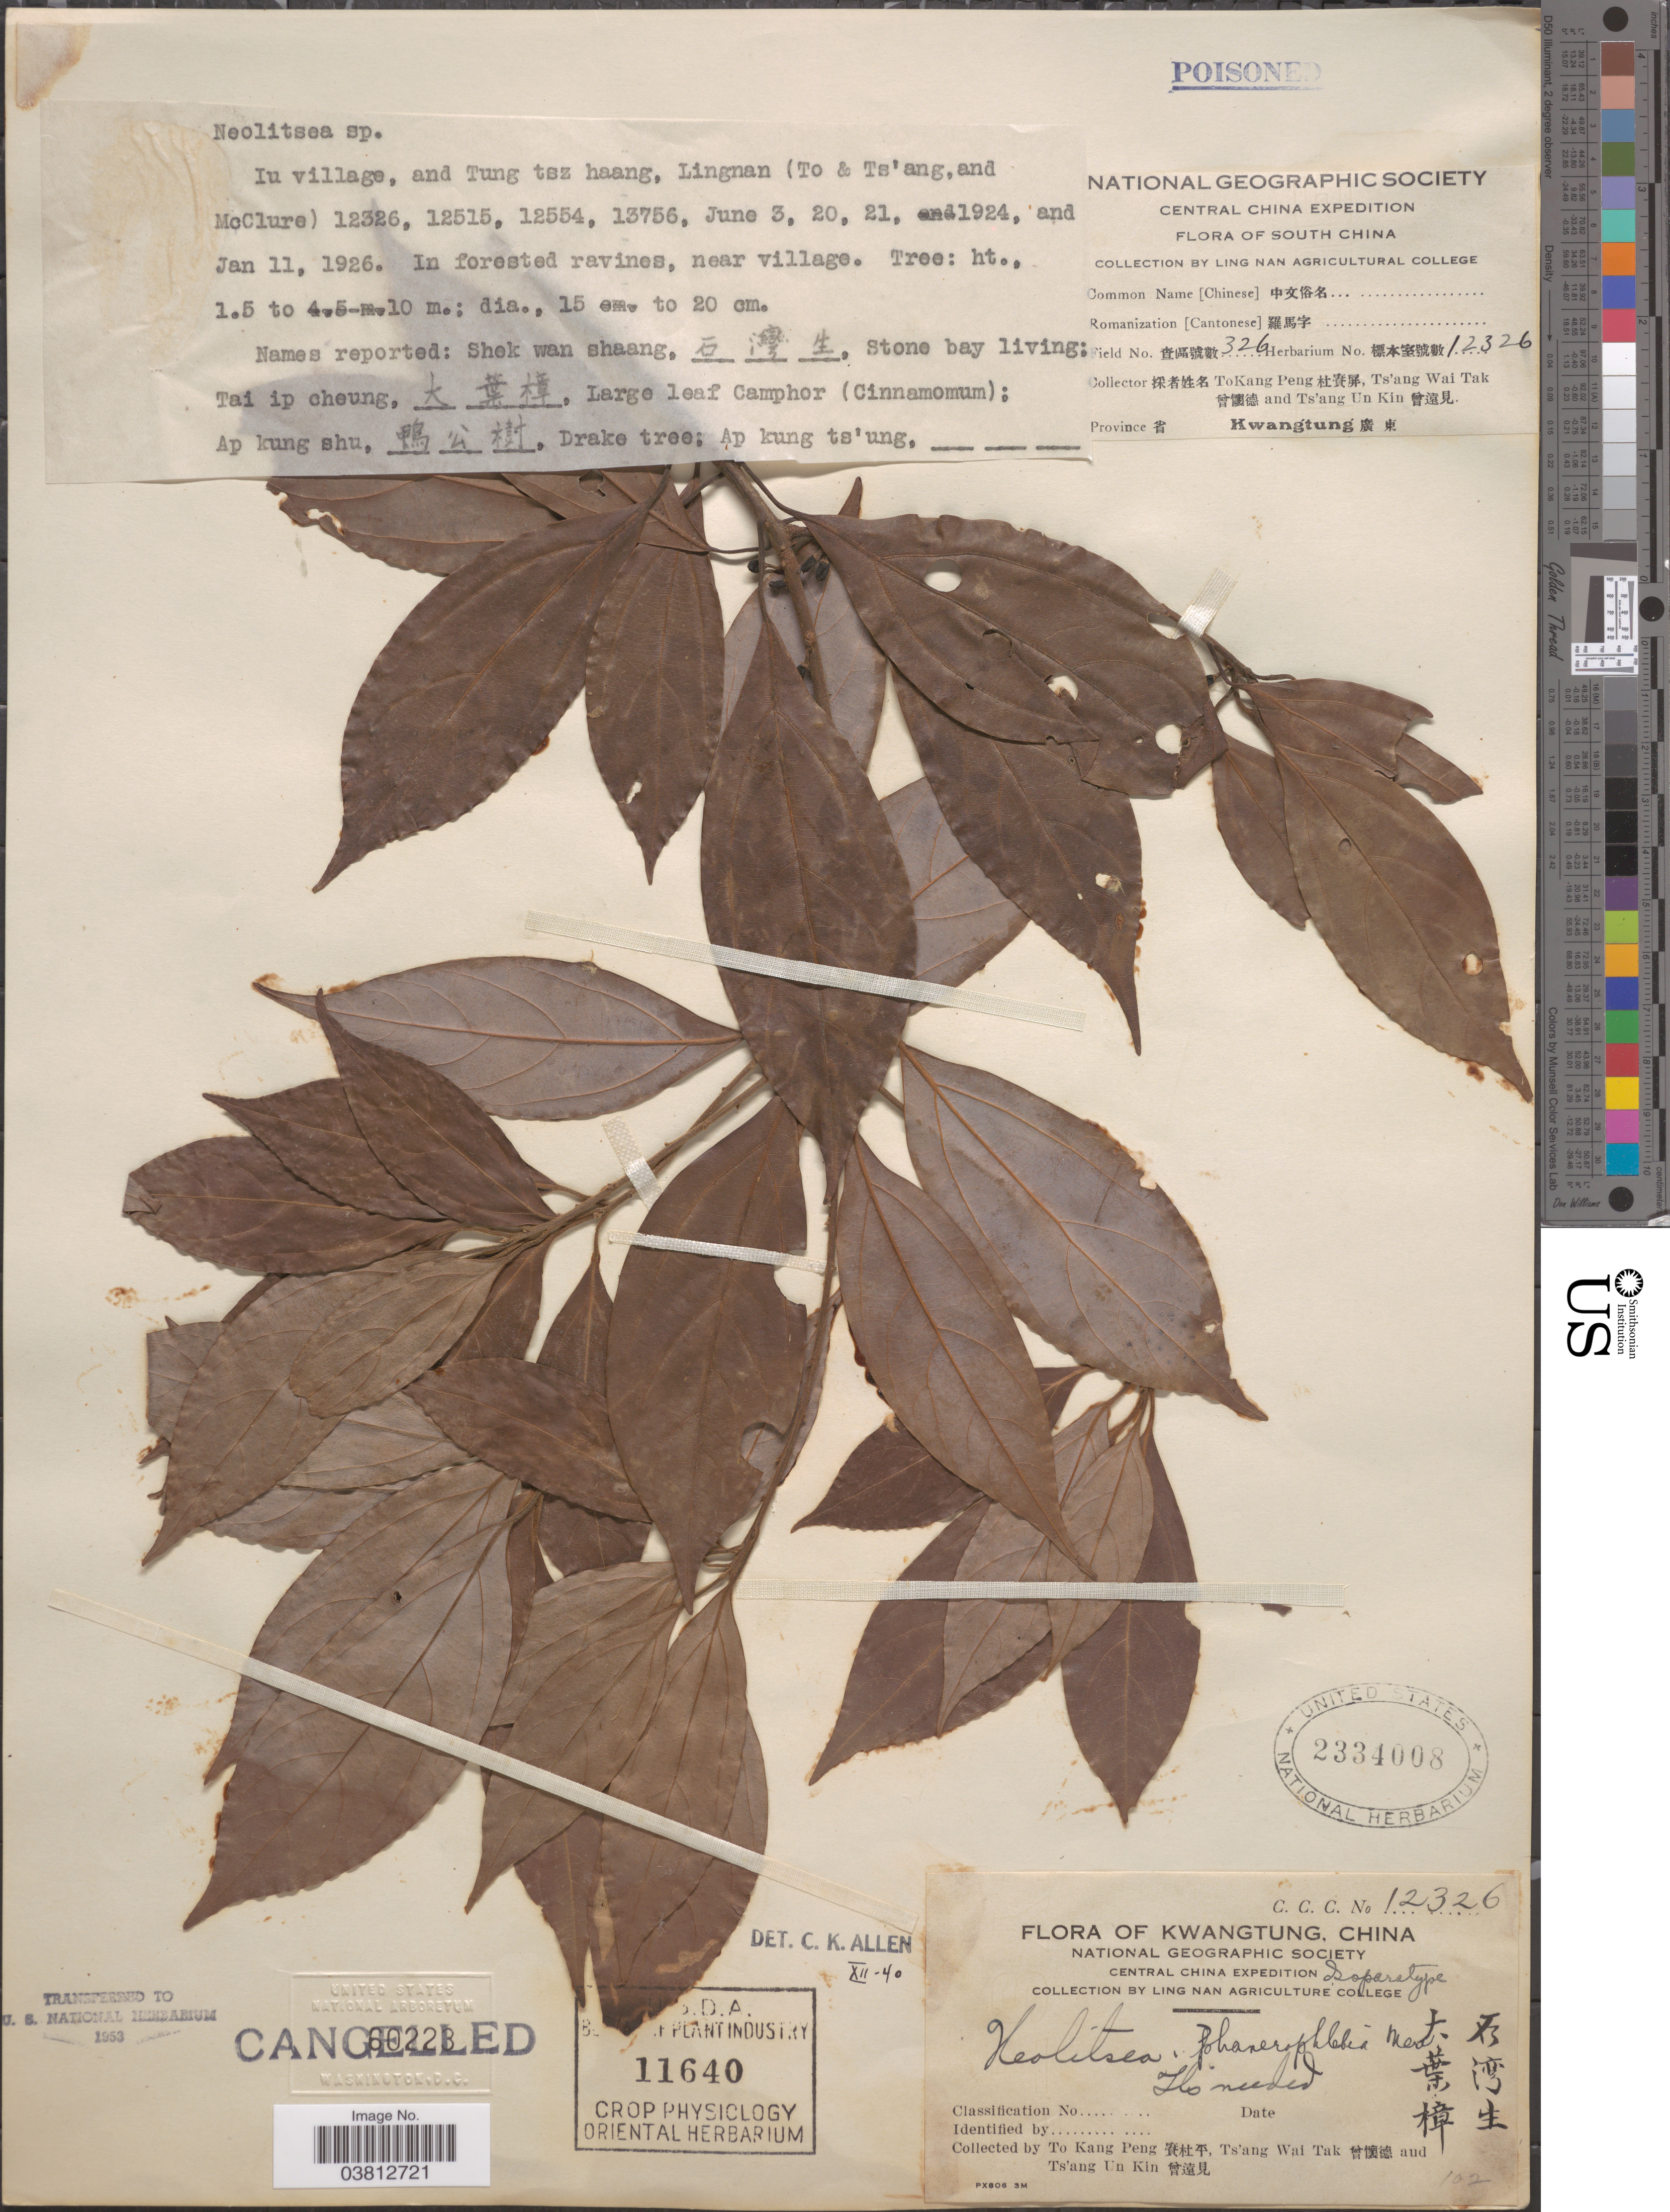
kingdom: Plantae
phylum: Tracheophyta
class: Magnoliopsida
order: Laurales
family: Lauraceae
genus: Neolitsea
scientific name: Neolitsea phanerophlebia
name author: Merr.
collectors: T. K. Peng, W. T. Tsang & Ts' Ang Un Kin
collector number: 12326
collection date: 1924-06-03/1926-01-11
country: China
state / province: Guangdong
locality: Kwangtung. In village, and Tung tsz haang, Lingnan (To & Ts'ang, and McClure).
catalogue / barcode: US 2334008